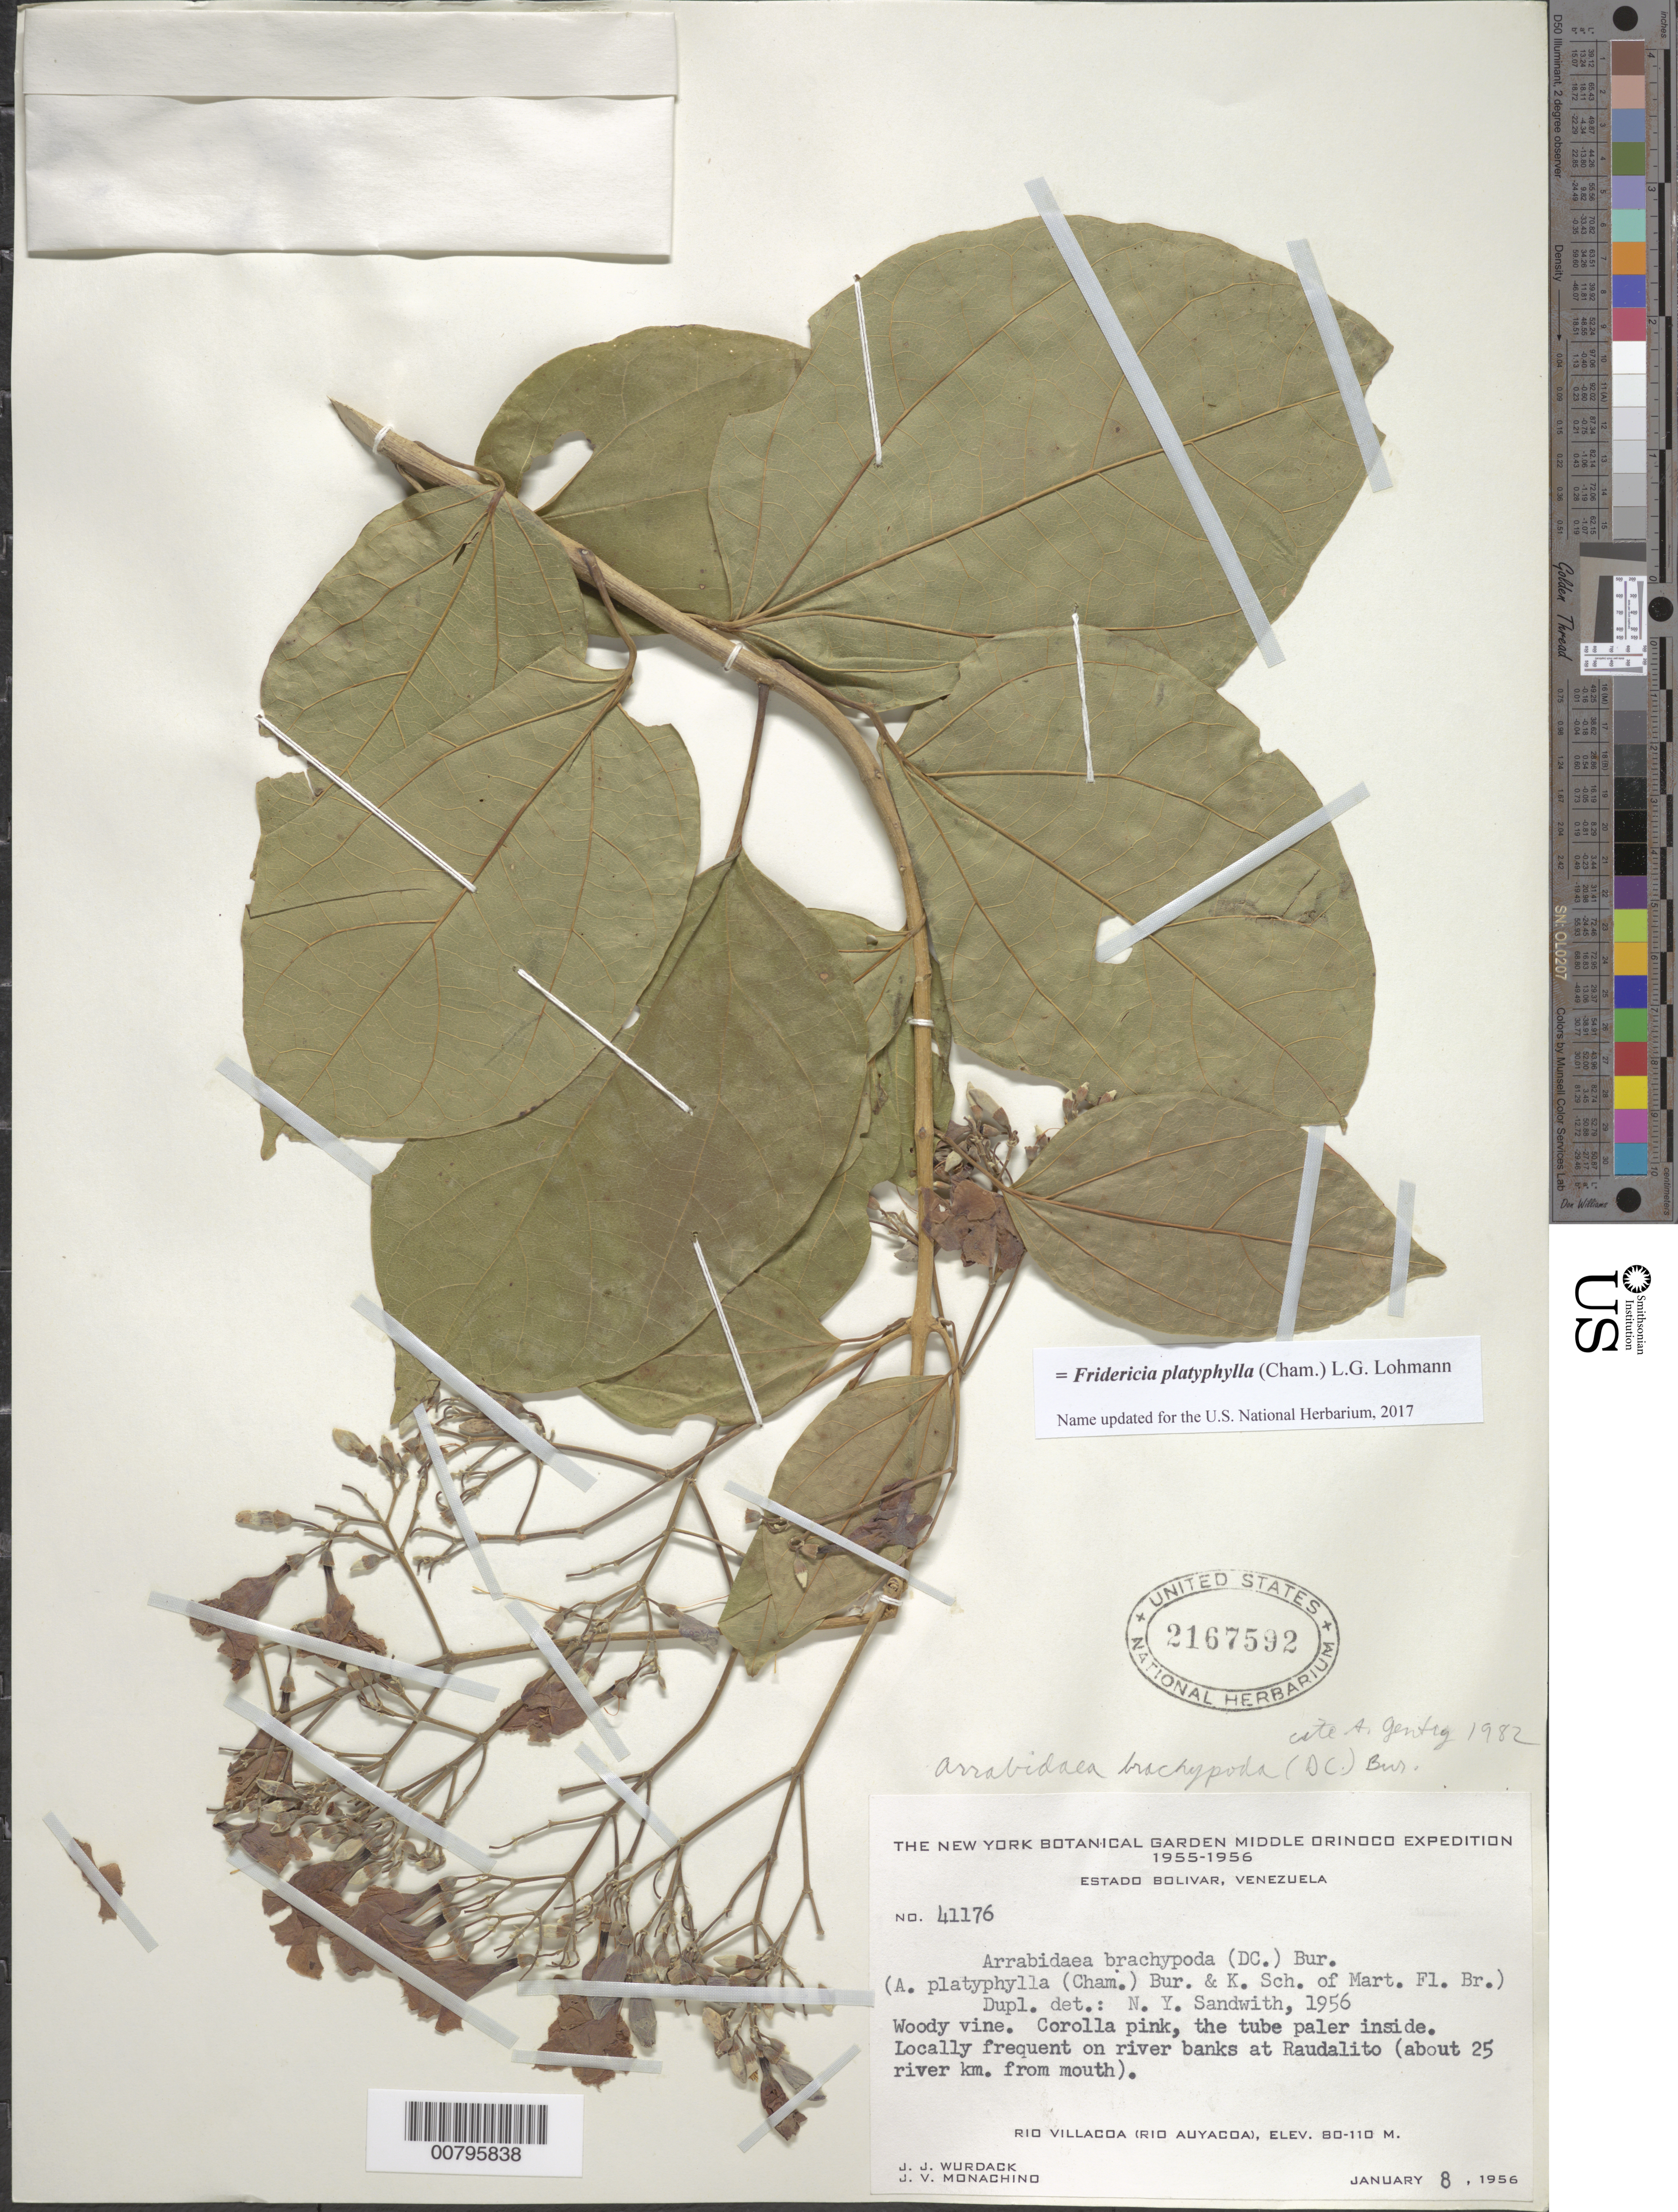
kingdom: Plantae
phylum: Tracheophyta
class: Magnoliopsida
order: Lamiales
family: Bignoniaceae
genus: Arrabidaea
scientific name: Arrabidaea brachypoda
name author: (DC.) Bureau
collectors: J. J. Wurdack & J. V. Monachino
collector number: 41176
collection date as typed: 8-Jan-56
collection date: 1956-01-08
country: Venezuela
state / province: Bolívar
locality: Raudalito, Río Villacoa (Río Auyacoa) about 25 km from mouth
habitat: River banks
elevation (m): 80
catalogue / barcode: US 2167592